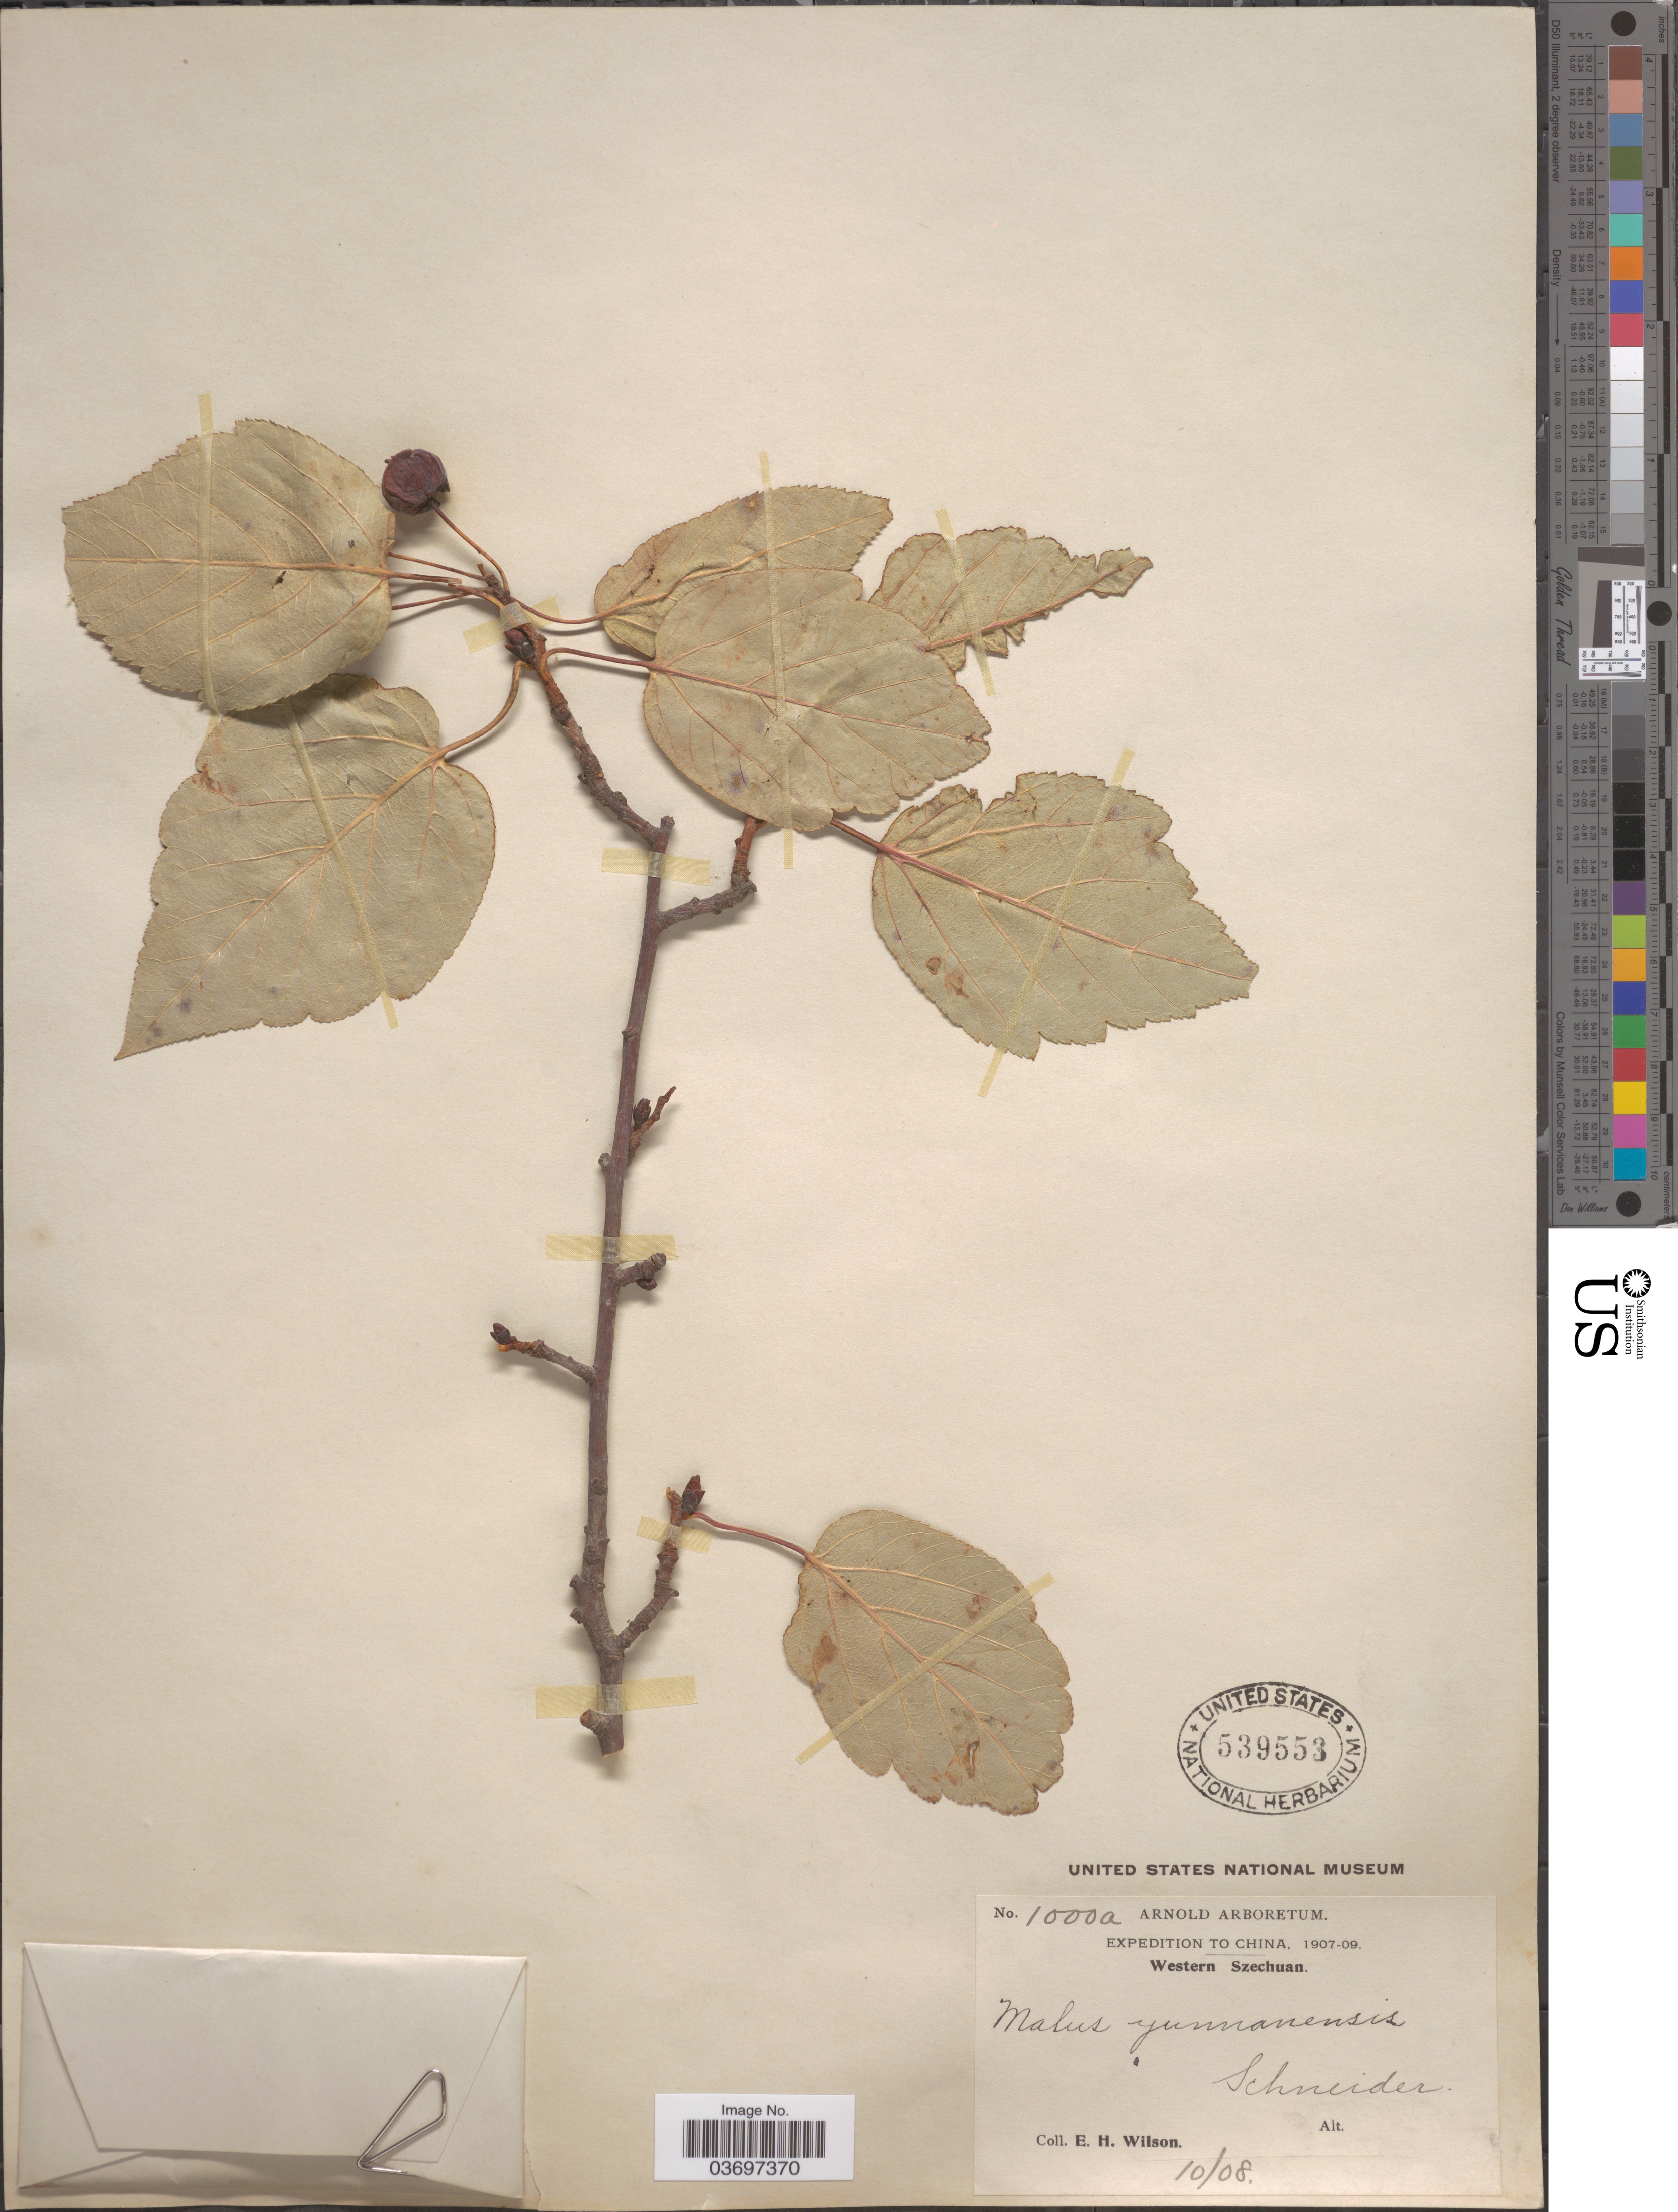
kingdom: Plantae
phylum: Tracheophyta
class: Magnoliopsida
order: Rosales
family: Rosaceae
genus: Malus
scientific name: Malus yunnanensis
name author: (Franch.) C.K. Schneid.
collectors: E. Wilson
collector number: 1000a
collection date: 1908-10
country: China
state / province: Sichuan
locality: Western Szechuan.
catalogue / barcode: US 539553